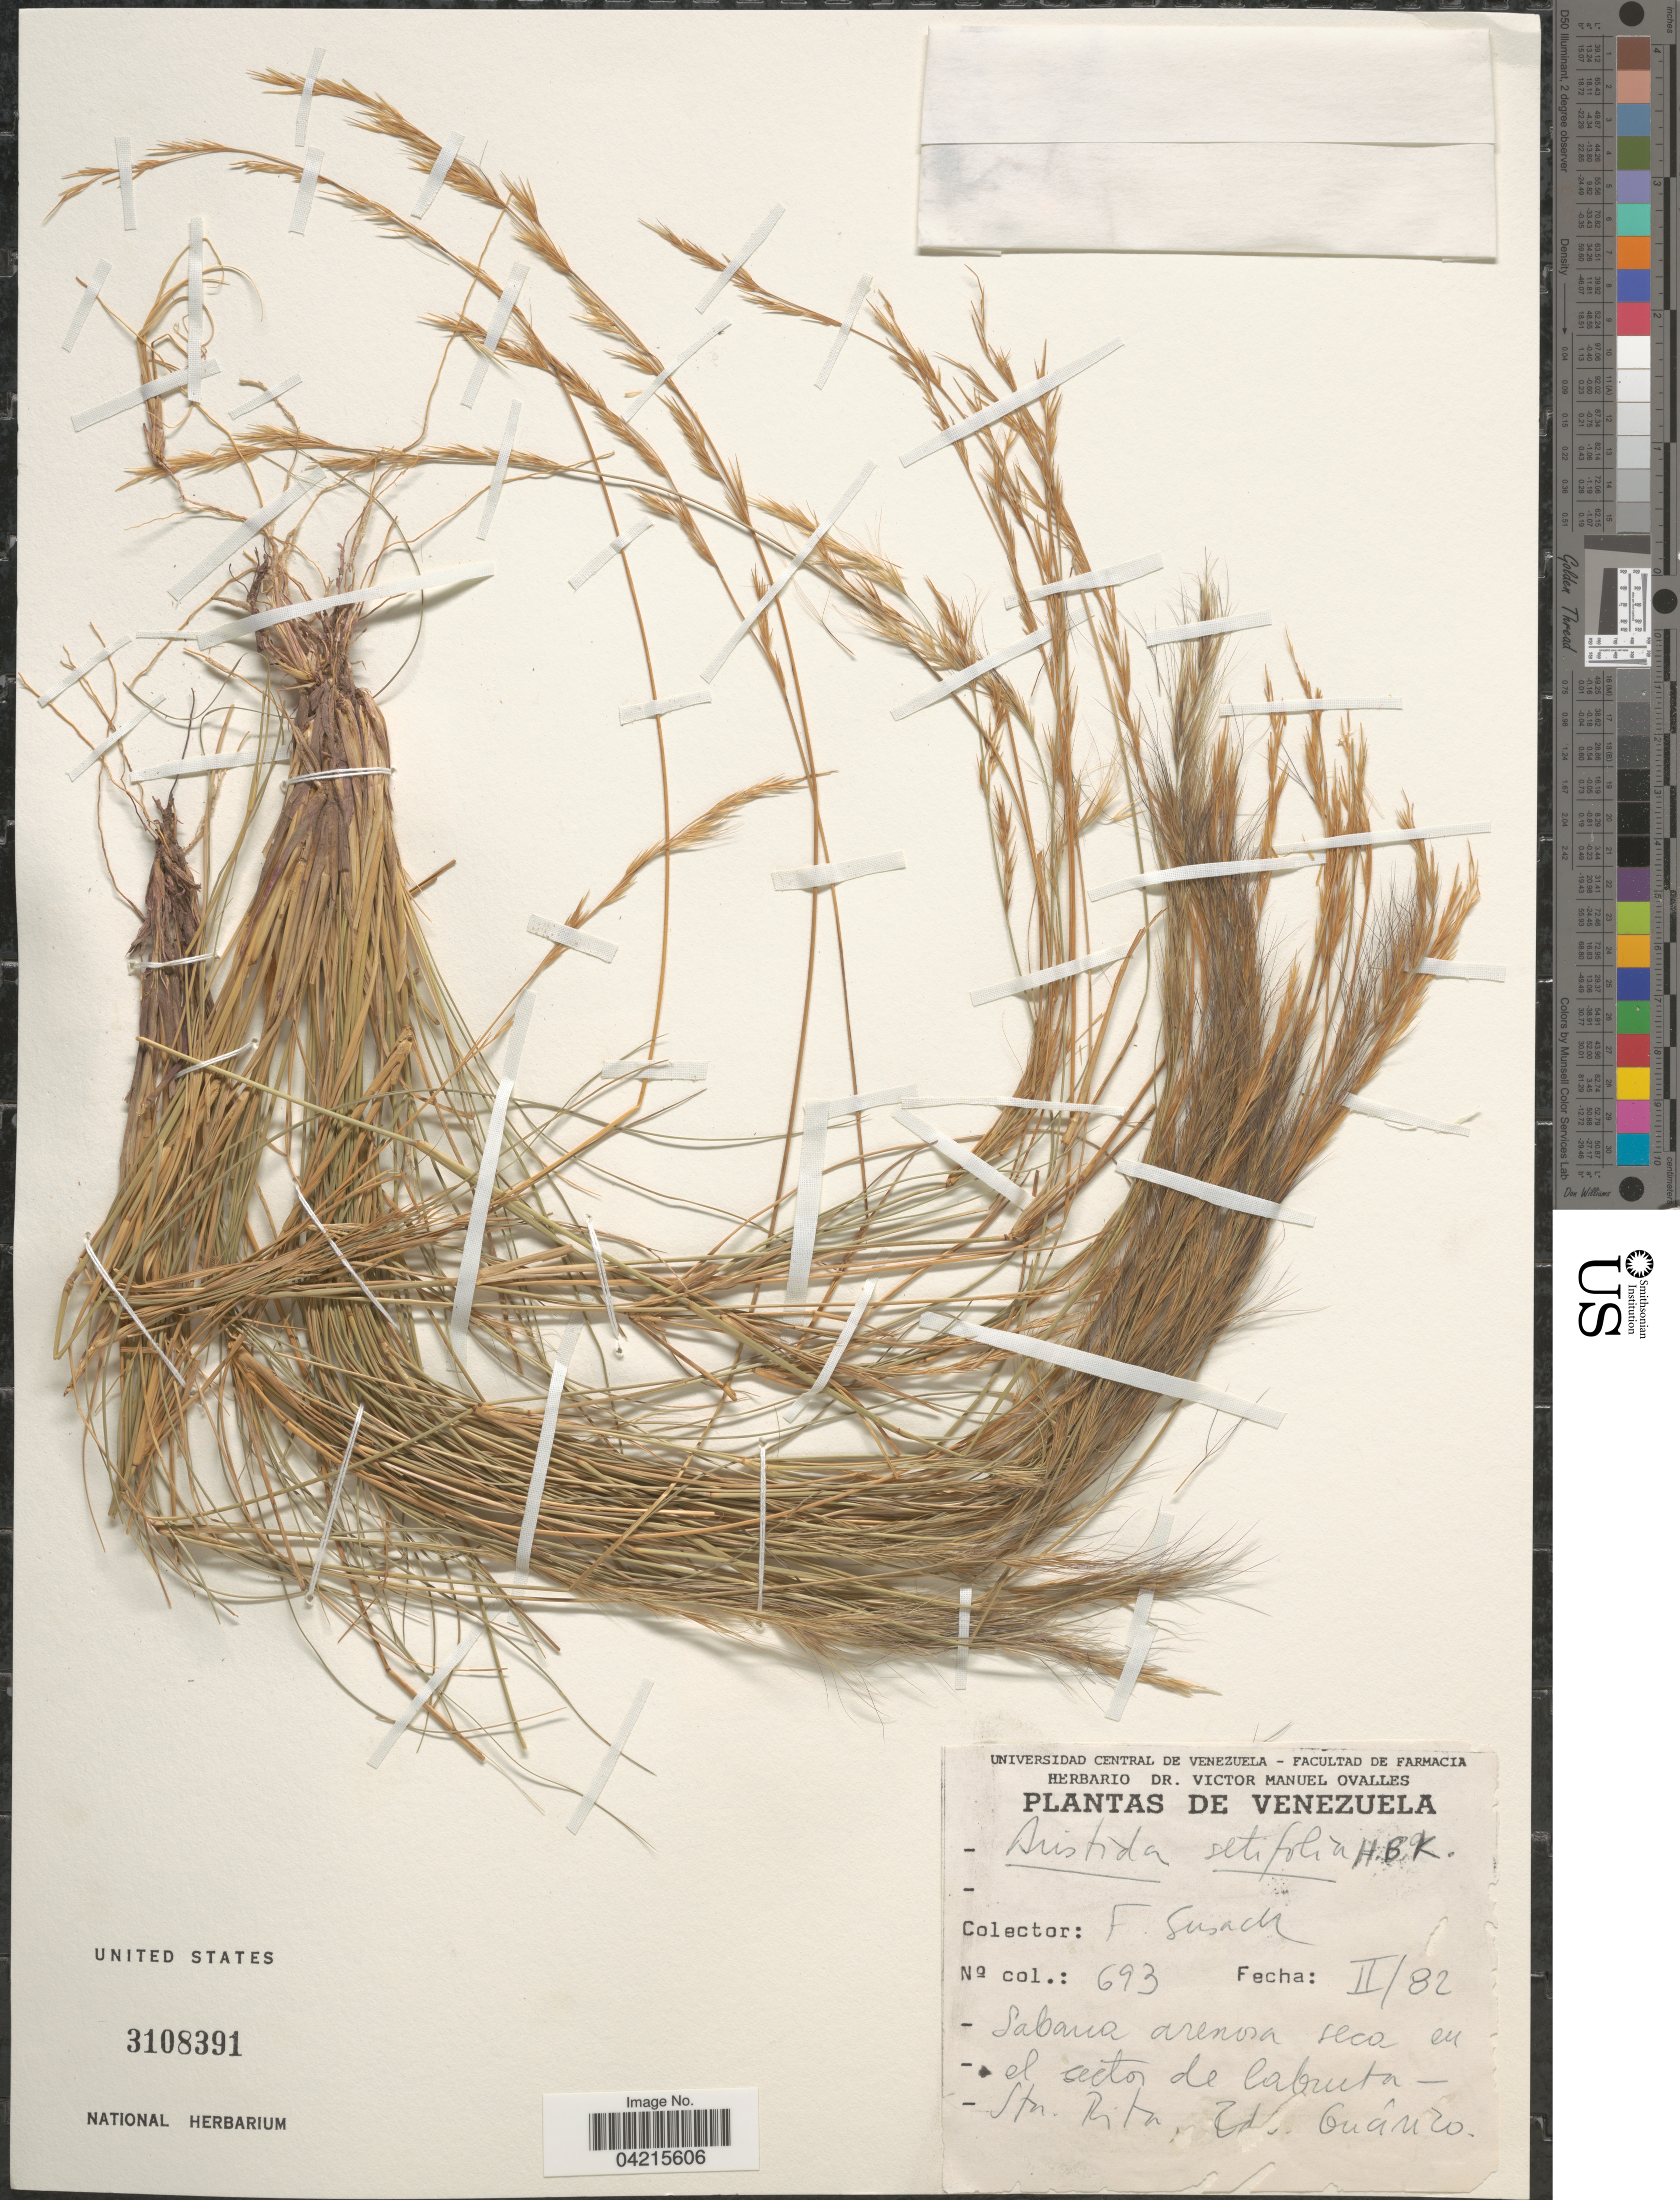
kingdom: Plantae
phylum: Tracheophyta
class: Liliopsida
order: Poales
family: Poaceae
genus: Aristida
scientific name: Aristida setifolia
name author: Kunth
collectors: F. Susach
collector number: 693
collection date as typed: Transcribed d/m/y: /2/82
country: Venezuela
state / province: Guarico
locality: Sabana arenosa seca en el Sector de Cabruta. Sta. Rita.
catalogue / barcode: US 3108391